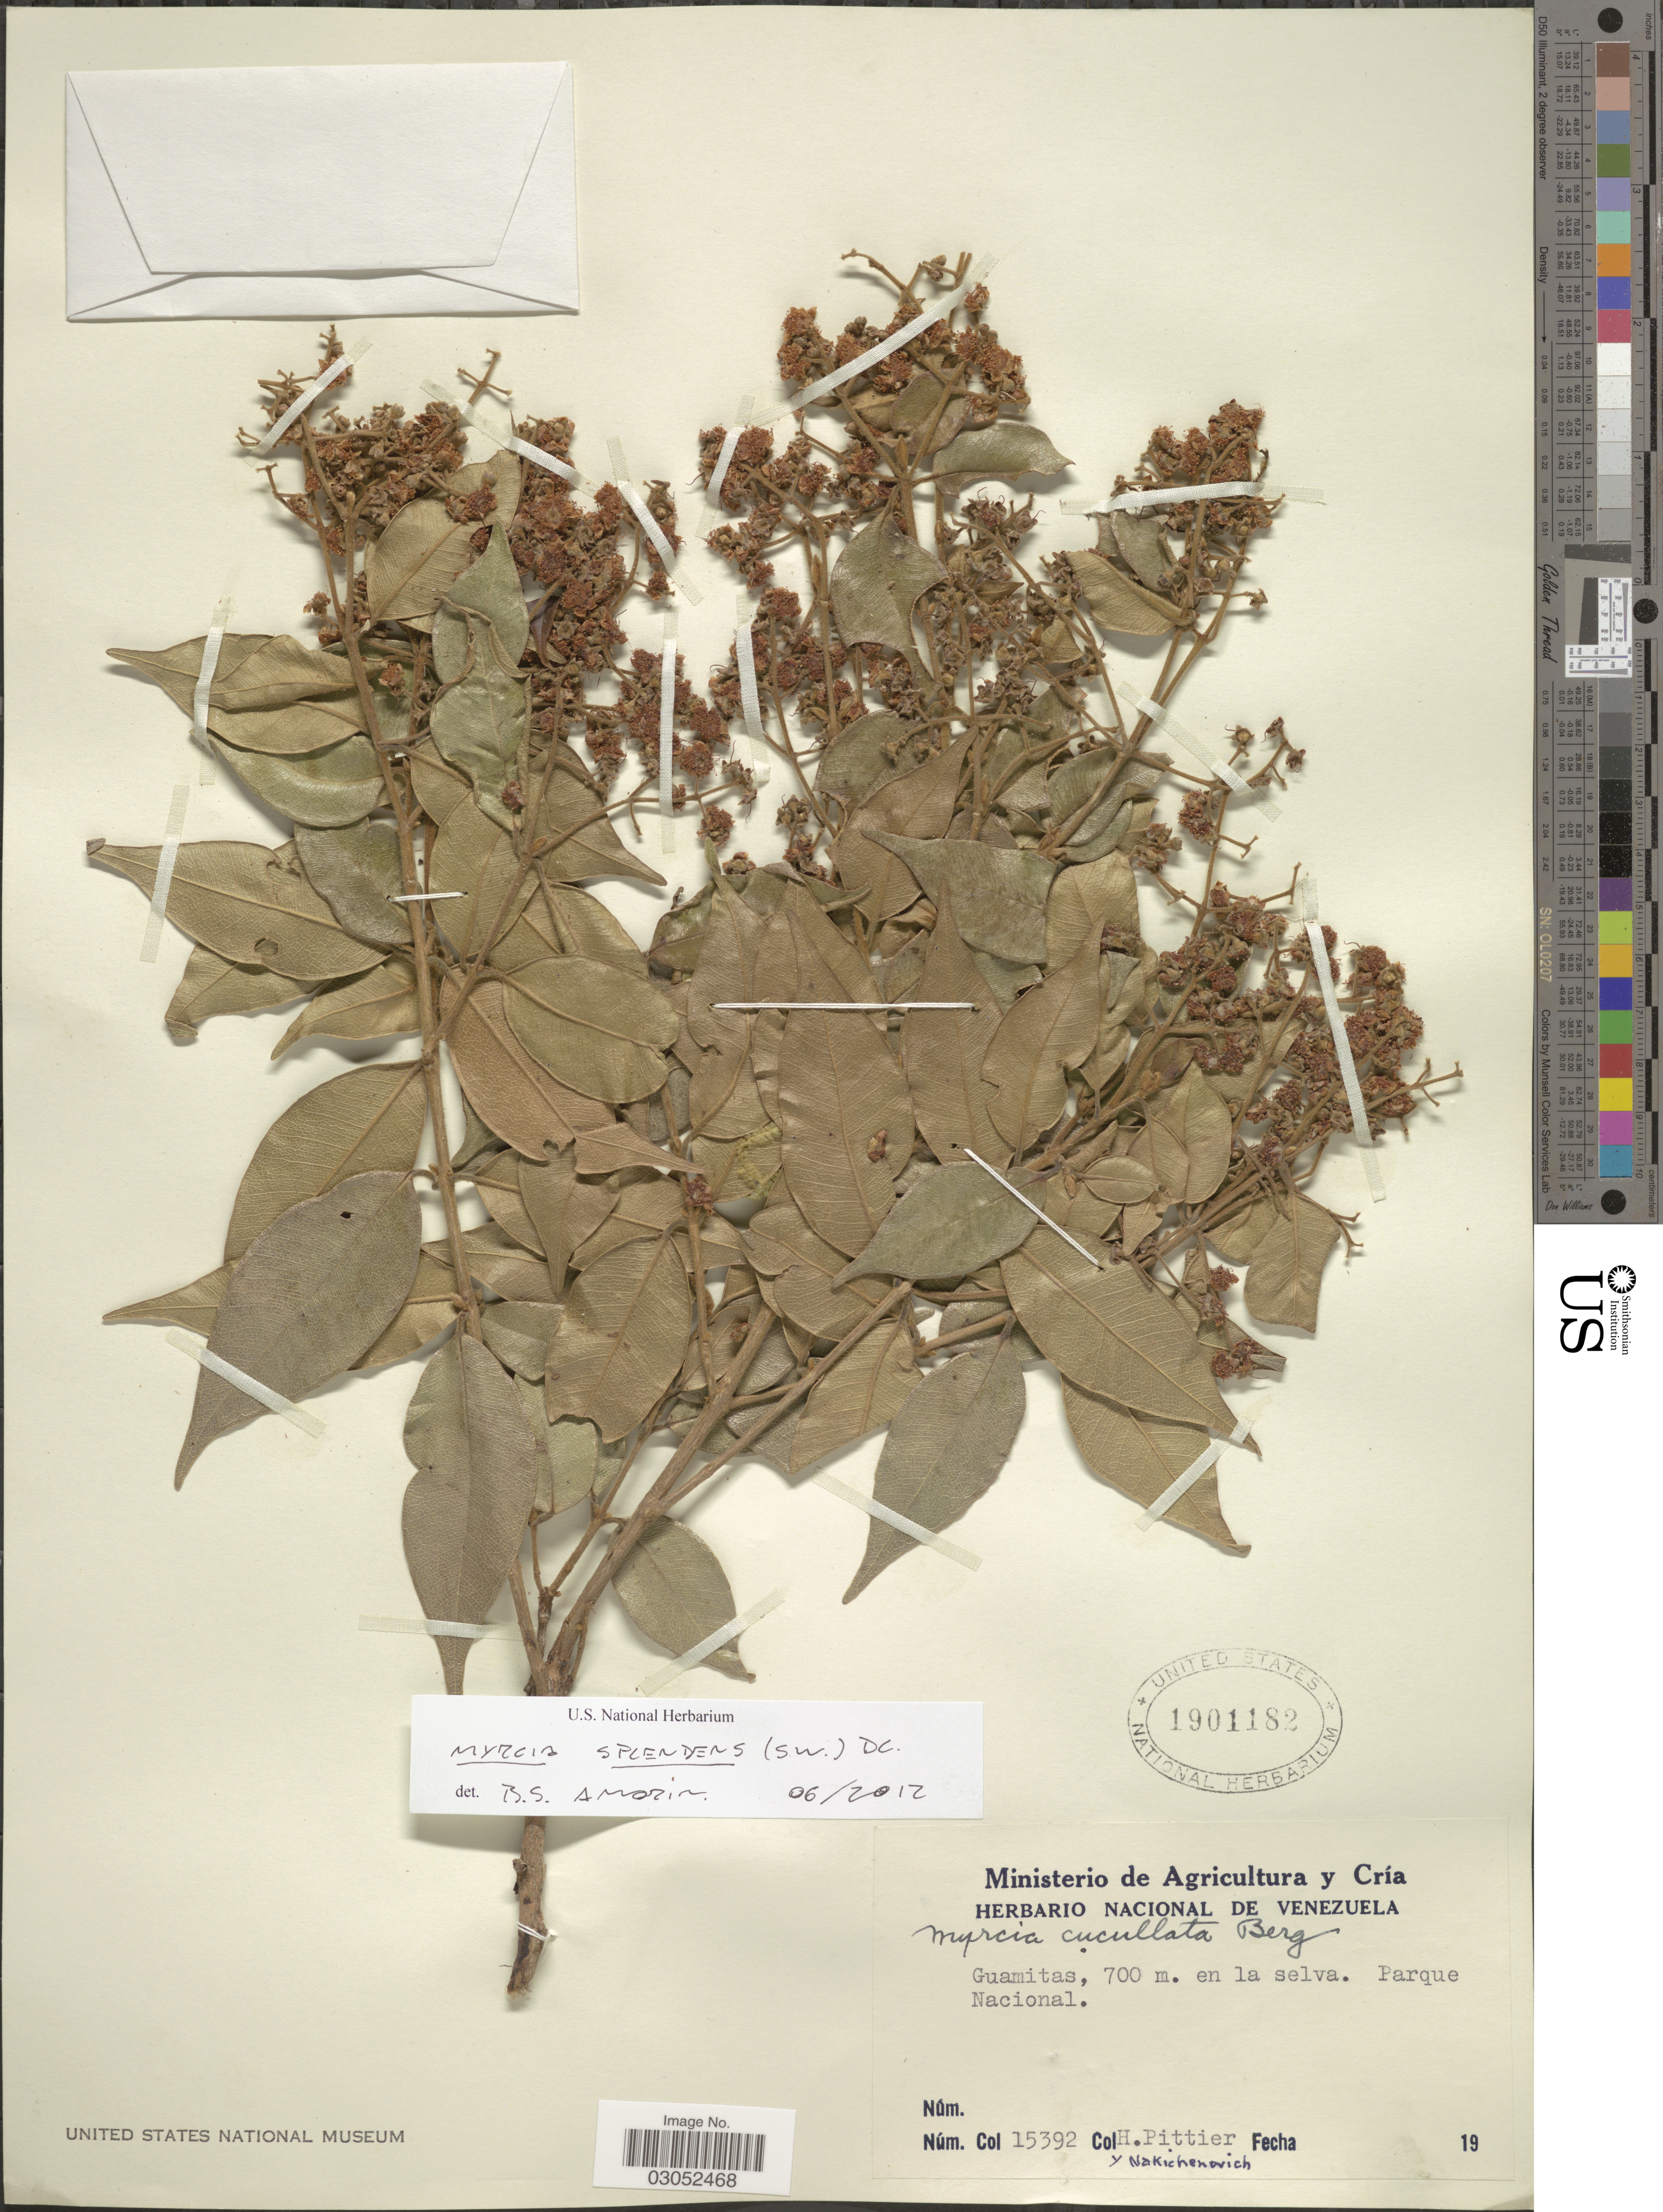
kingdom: Plantae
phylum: Tracheophyta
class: Magnoliopsida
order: Myrtales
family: Myrtaceae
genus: Myrcia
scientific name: Myrcia splendens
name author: (Sw.) DC.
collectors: H. F. Pittier & Nakichenovich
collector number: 15392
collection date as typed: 19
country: Venezuela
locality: Guamitas. Parque Nacional.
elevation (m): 700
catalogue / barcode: US 1901182